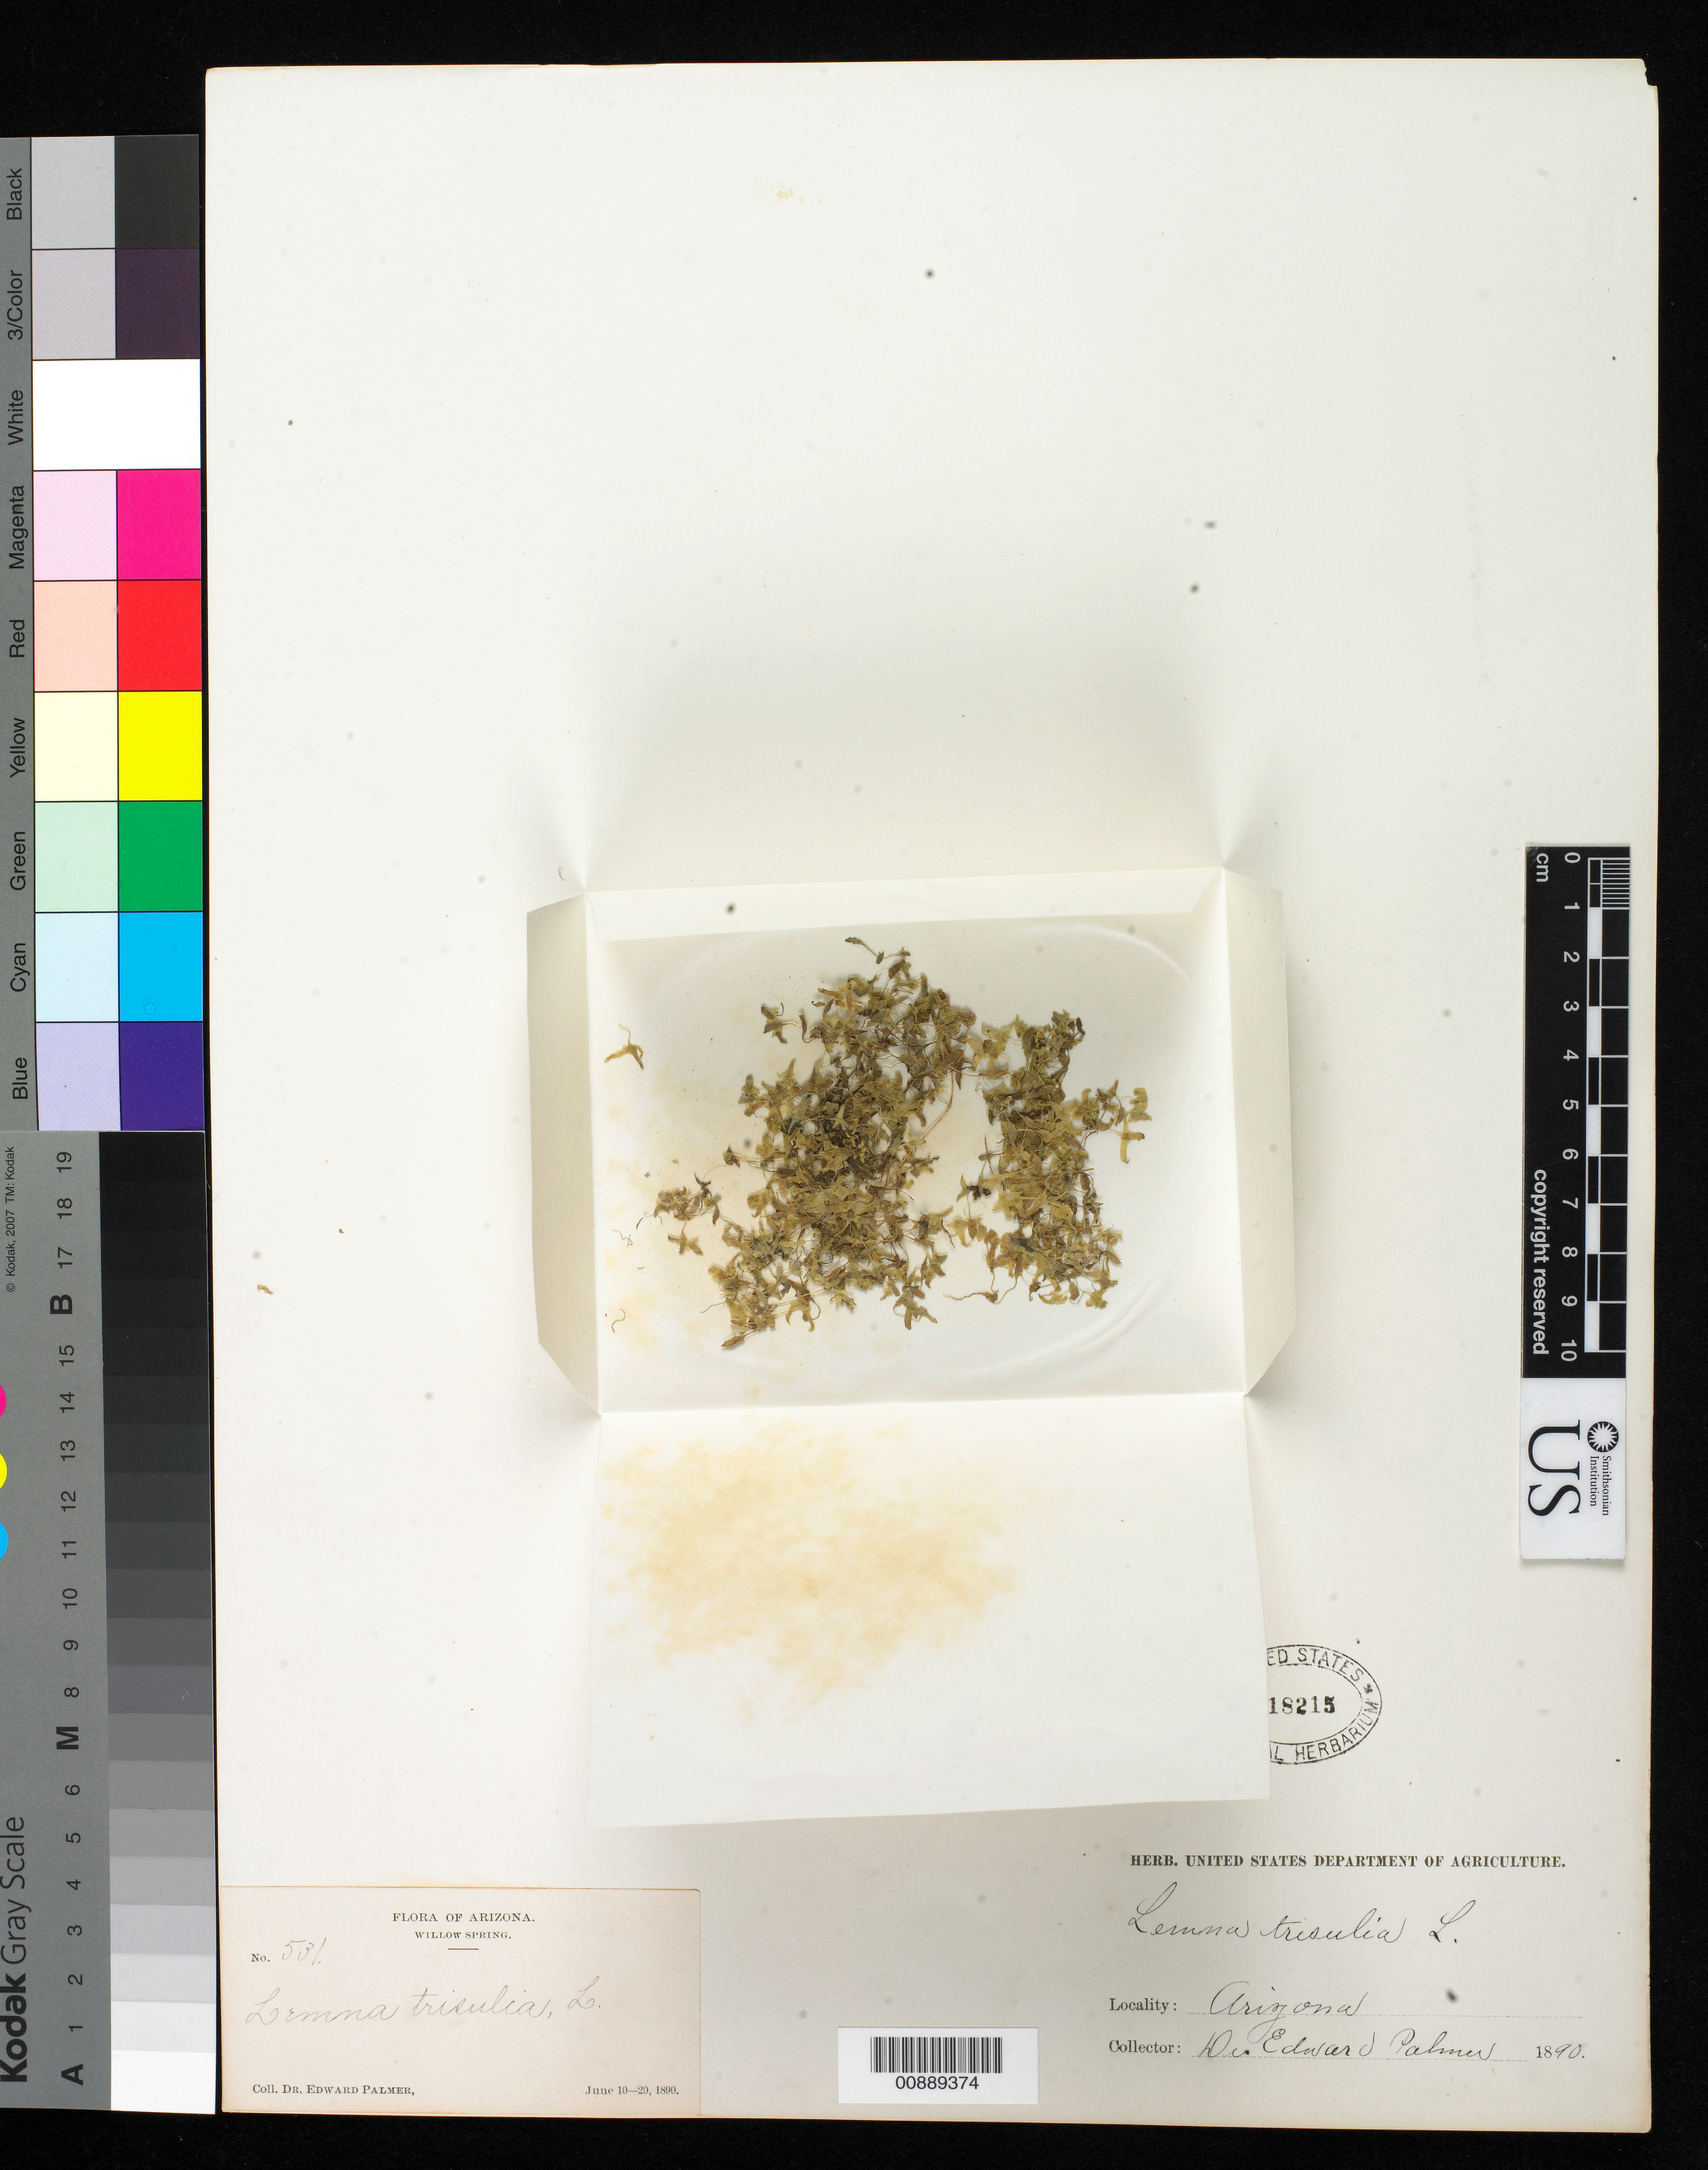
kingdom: Plantae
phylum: Tracheophyta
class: Liliopsida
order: Alismatales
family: Araceae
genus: Lemna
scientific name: Lemna trisulca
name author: L.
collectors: E. Palmer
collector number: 531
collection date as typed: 10 Jun 1890 to 20 Jun 1890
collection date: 1890-06-10/1890-06-20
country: United States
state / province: Arizona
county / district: Coconino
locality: Willow Spring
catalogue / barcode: US 18215